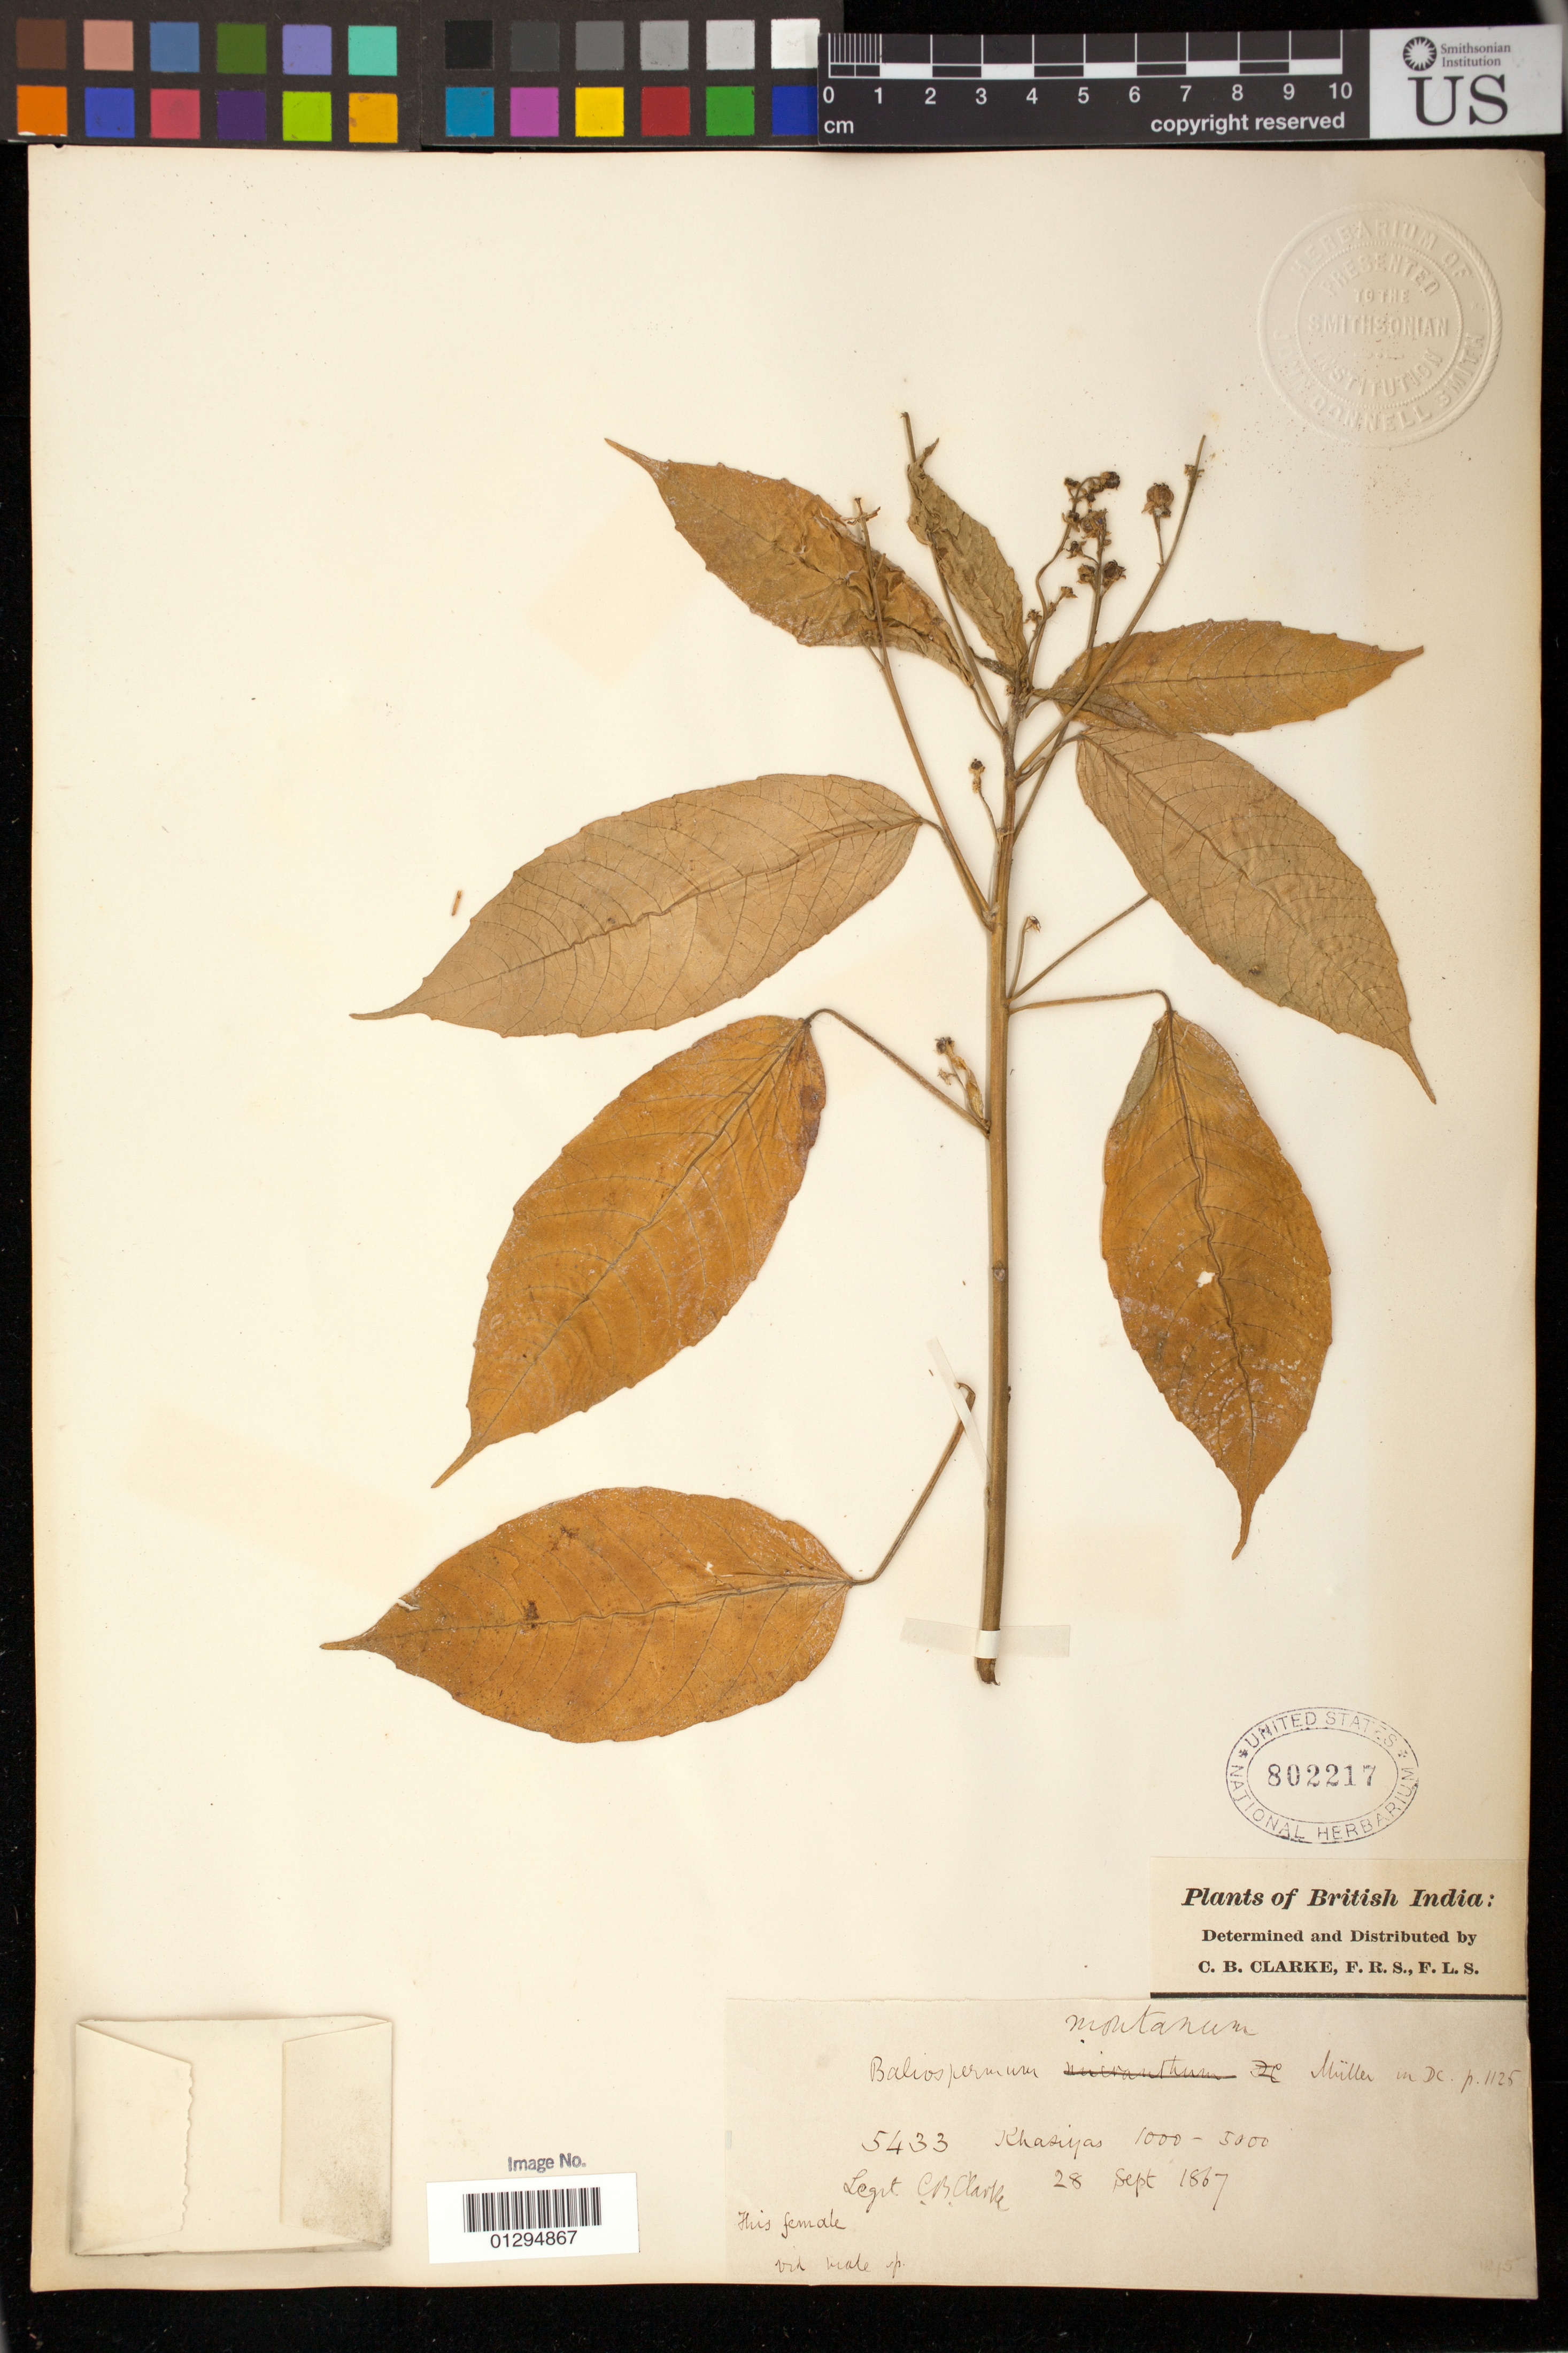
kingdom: Plantae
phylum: Tracheophyta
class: Magnoliopsida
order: Malpighiales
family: Euphorbiaceae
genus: Baliospermum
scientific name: Baliospermum montanum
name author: (Willd.) Müll. Arg.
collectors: C. B. Clarke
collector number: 5433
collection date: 1867-09-28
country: India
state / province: Meghalaya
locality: Khasiyas, Umwai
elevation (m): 1000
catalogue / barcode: US 802217